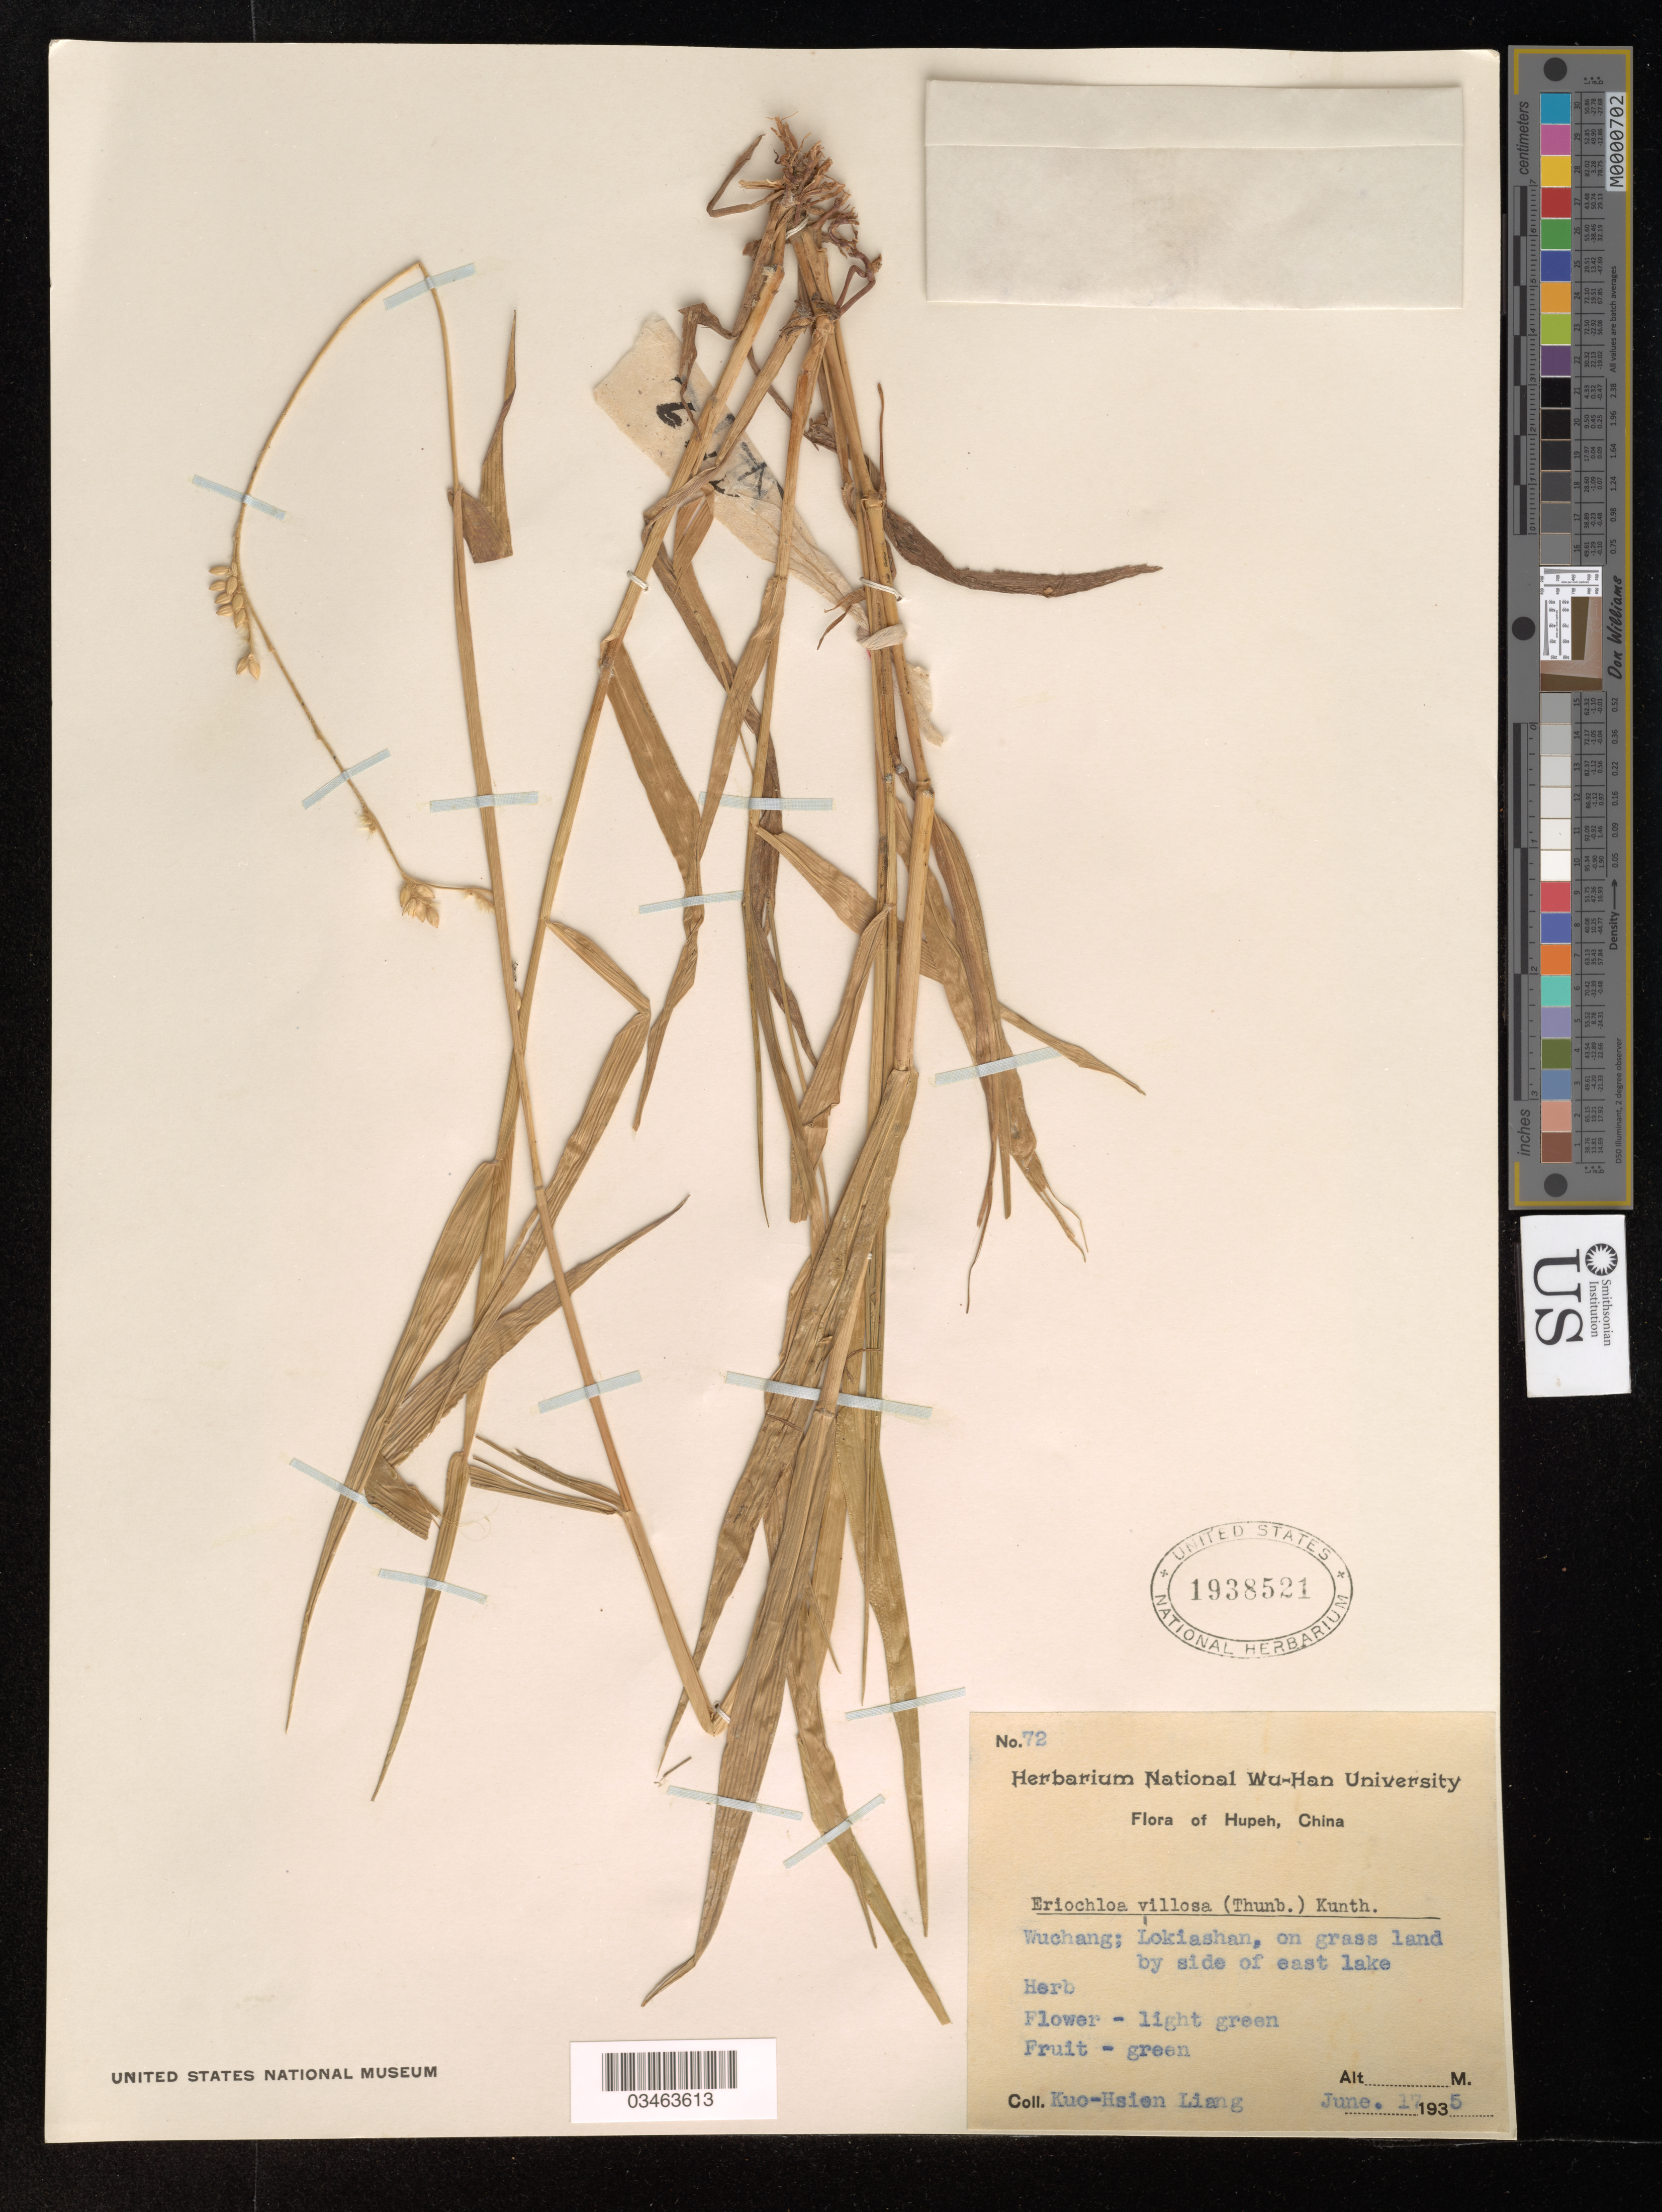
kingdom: Plantae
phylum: Tracheophyta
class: Liliopsida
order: Poales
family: Poaceae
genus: Eriochloa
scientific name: Eriochloa villosa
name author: (Thunb.) Kunth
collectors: K. Liang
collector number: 72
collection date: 1935-06-17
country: China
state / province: Hubei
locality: Hupeh. Wuchang; Lokiashan, on grass land by side of east lake.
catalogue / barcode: US 1938521